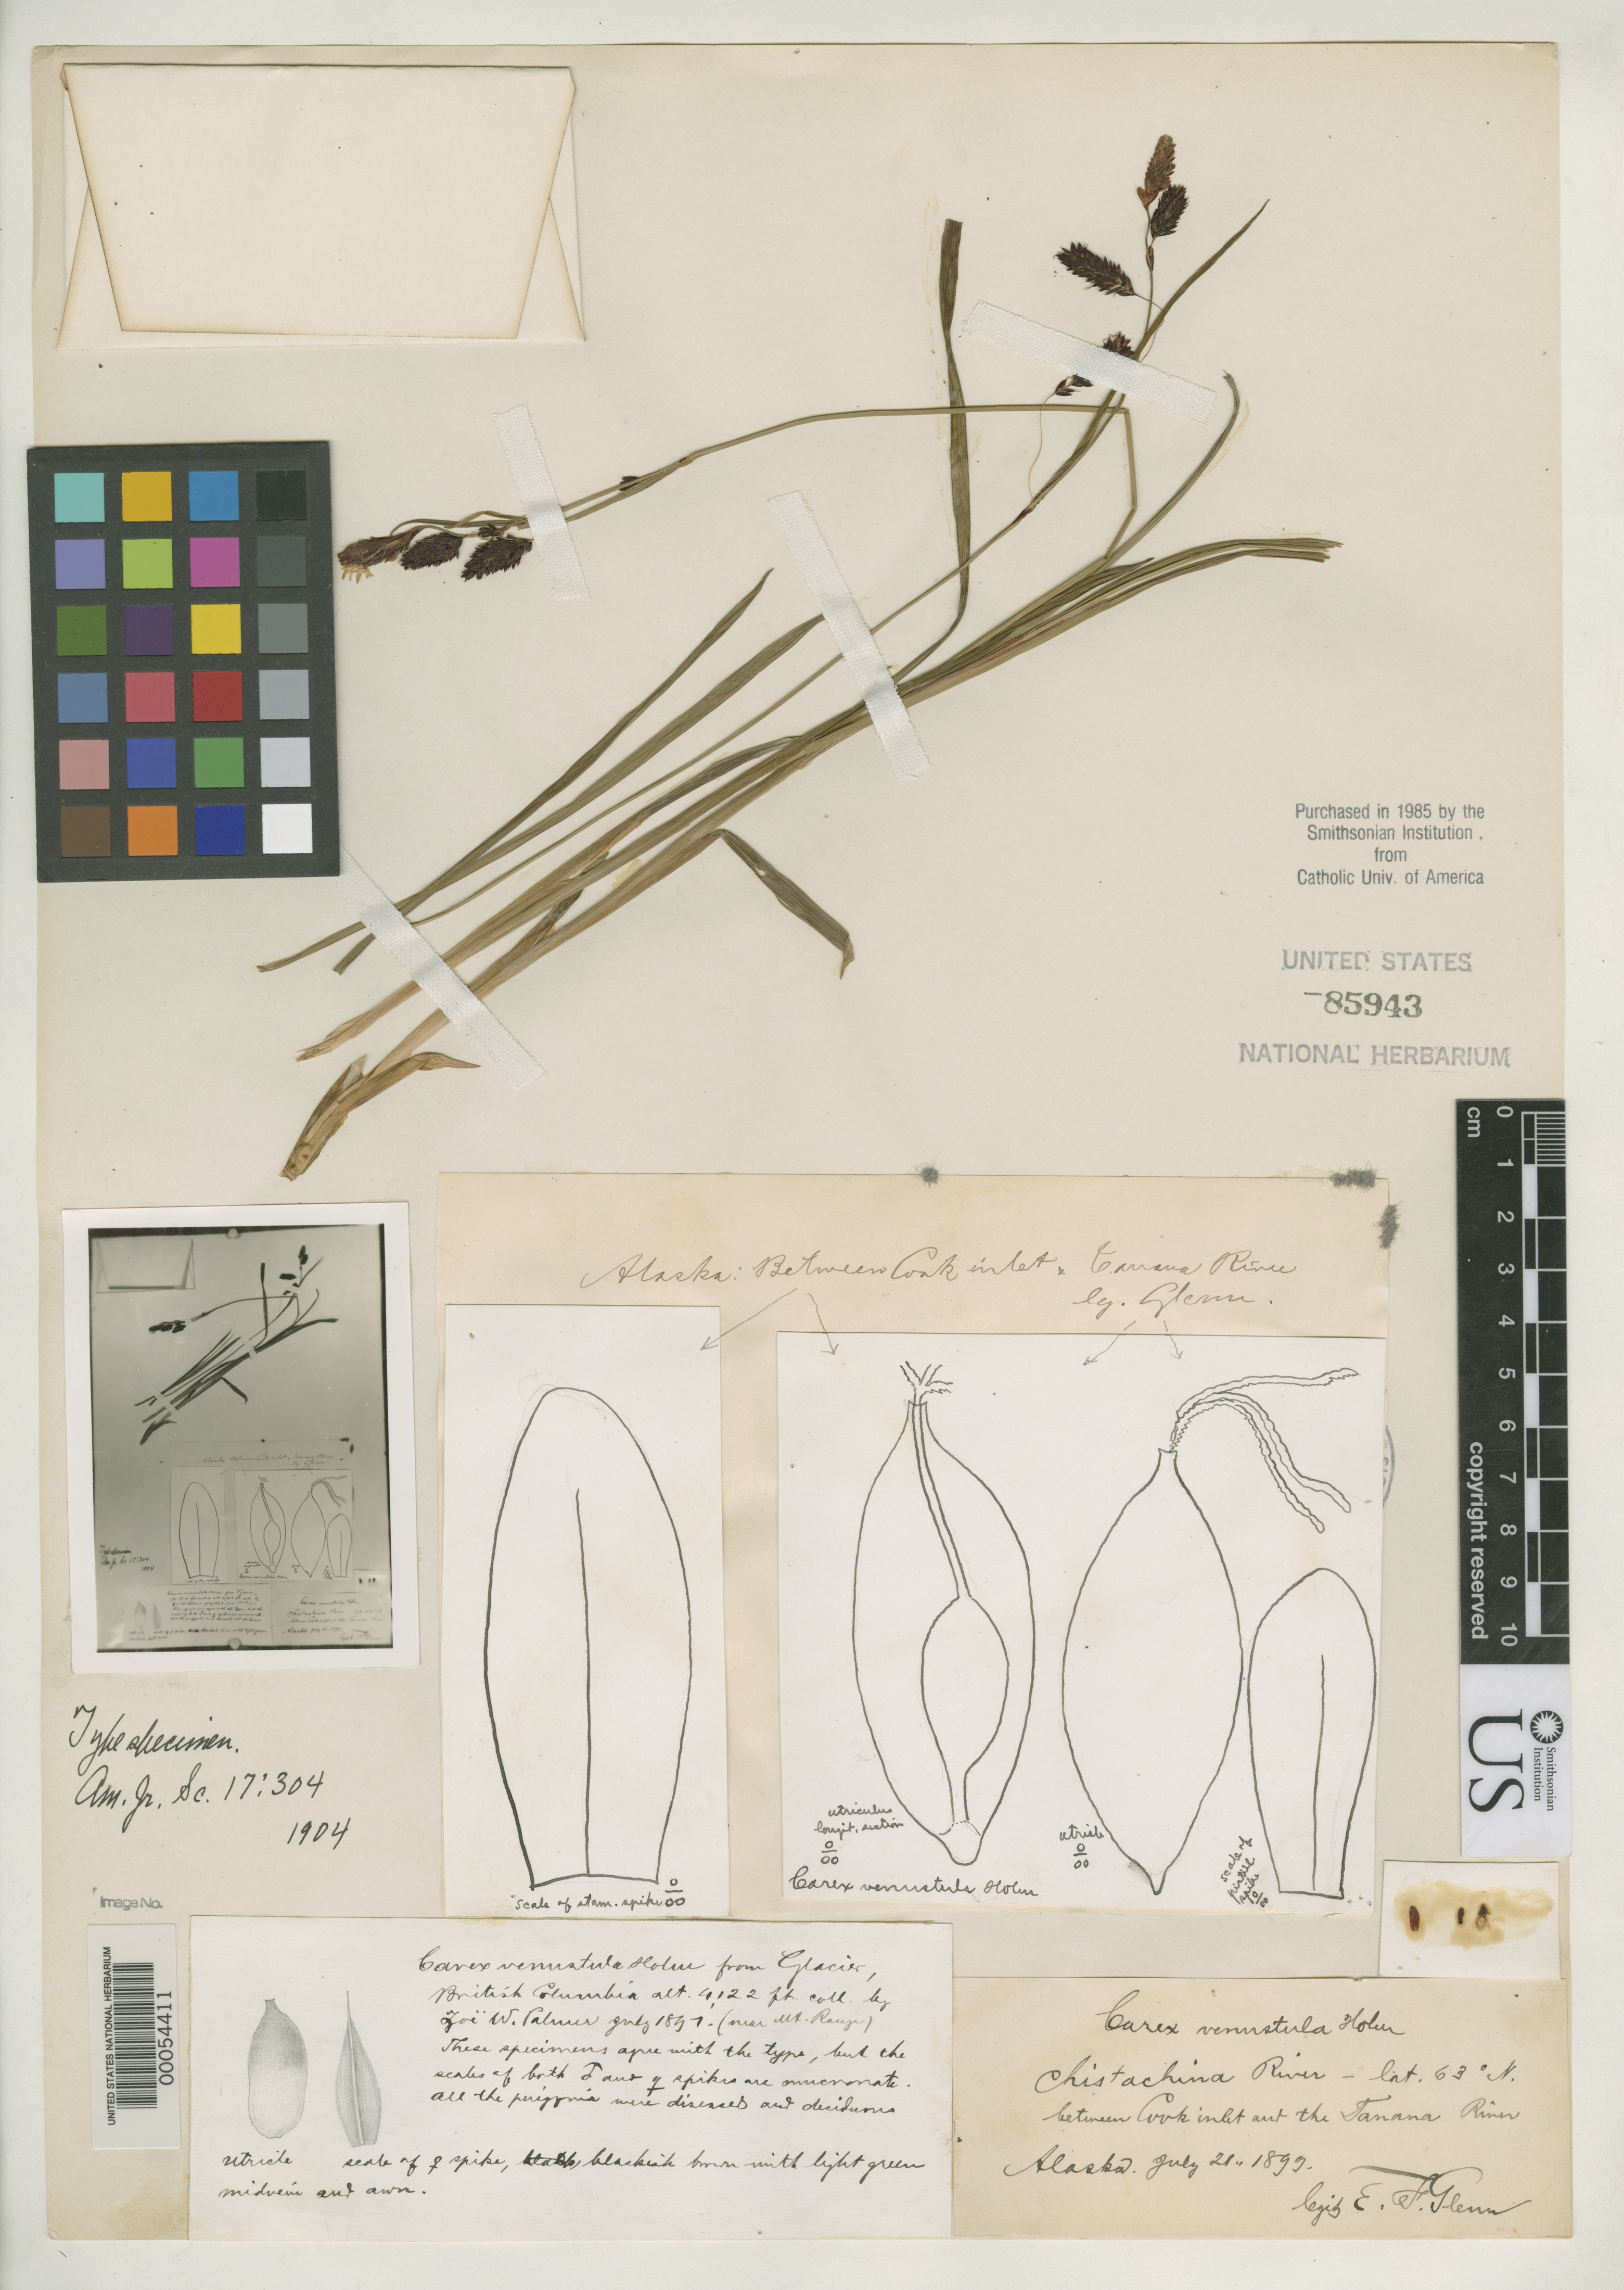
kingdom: Plantae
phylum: Tracheophyta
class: Liliopsida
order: Poales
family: Cyperaceae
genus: Carex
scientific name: Carex venustula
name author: Holm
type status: Isosyntype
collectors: E. Glenn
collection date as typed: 21 Jul 1899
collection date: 1899-07-21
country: United States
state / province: Alaska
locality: Chistachina River, between Cook Inlet and Tanana River.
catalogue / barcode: US 85943